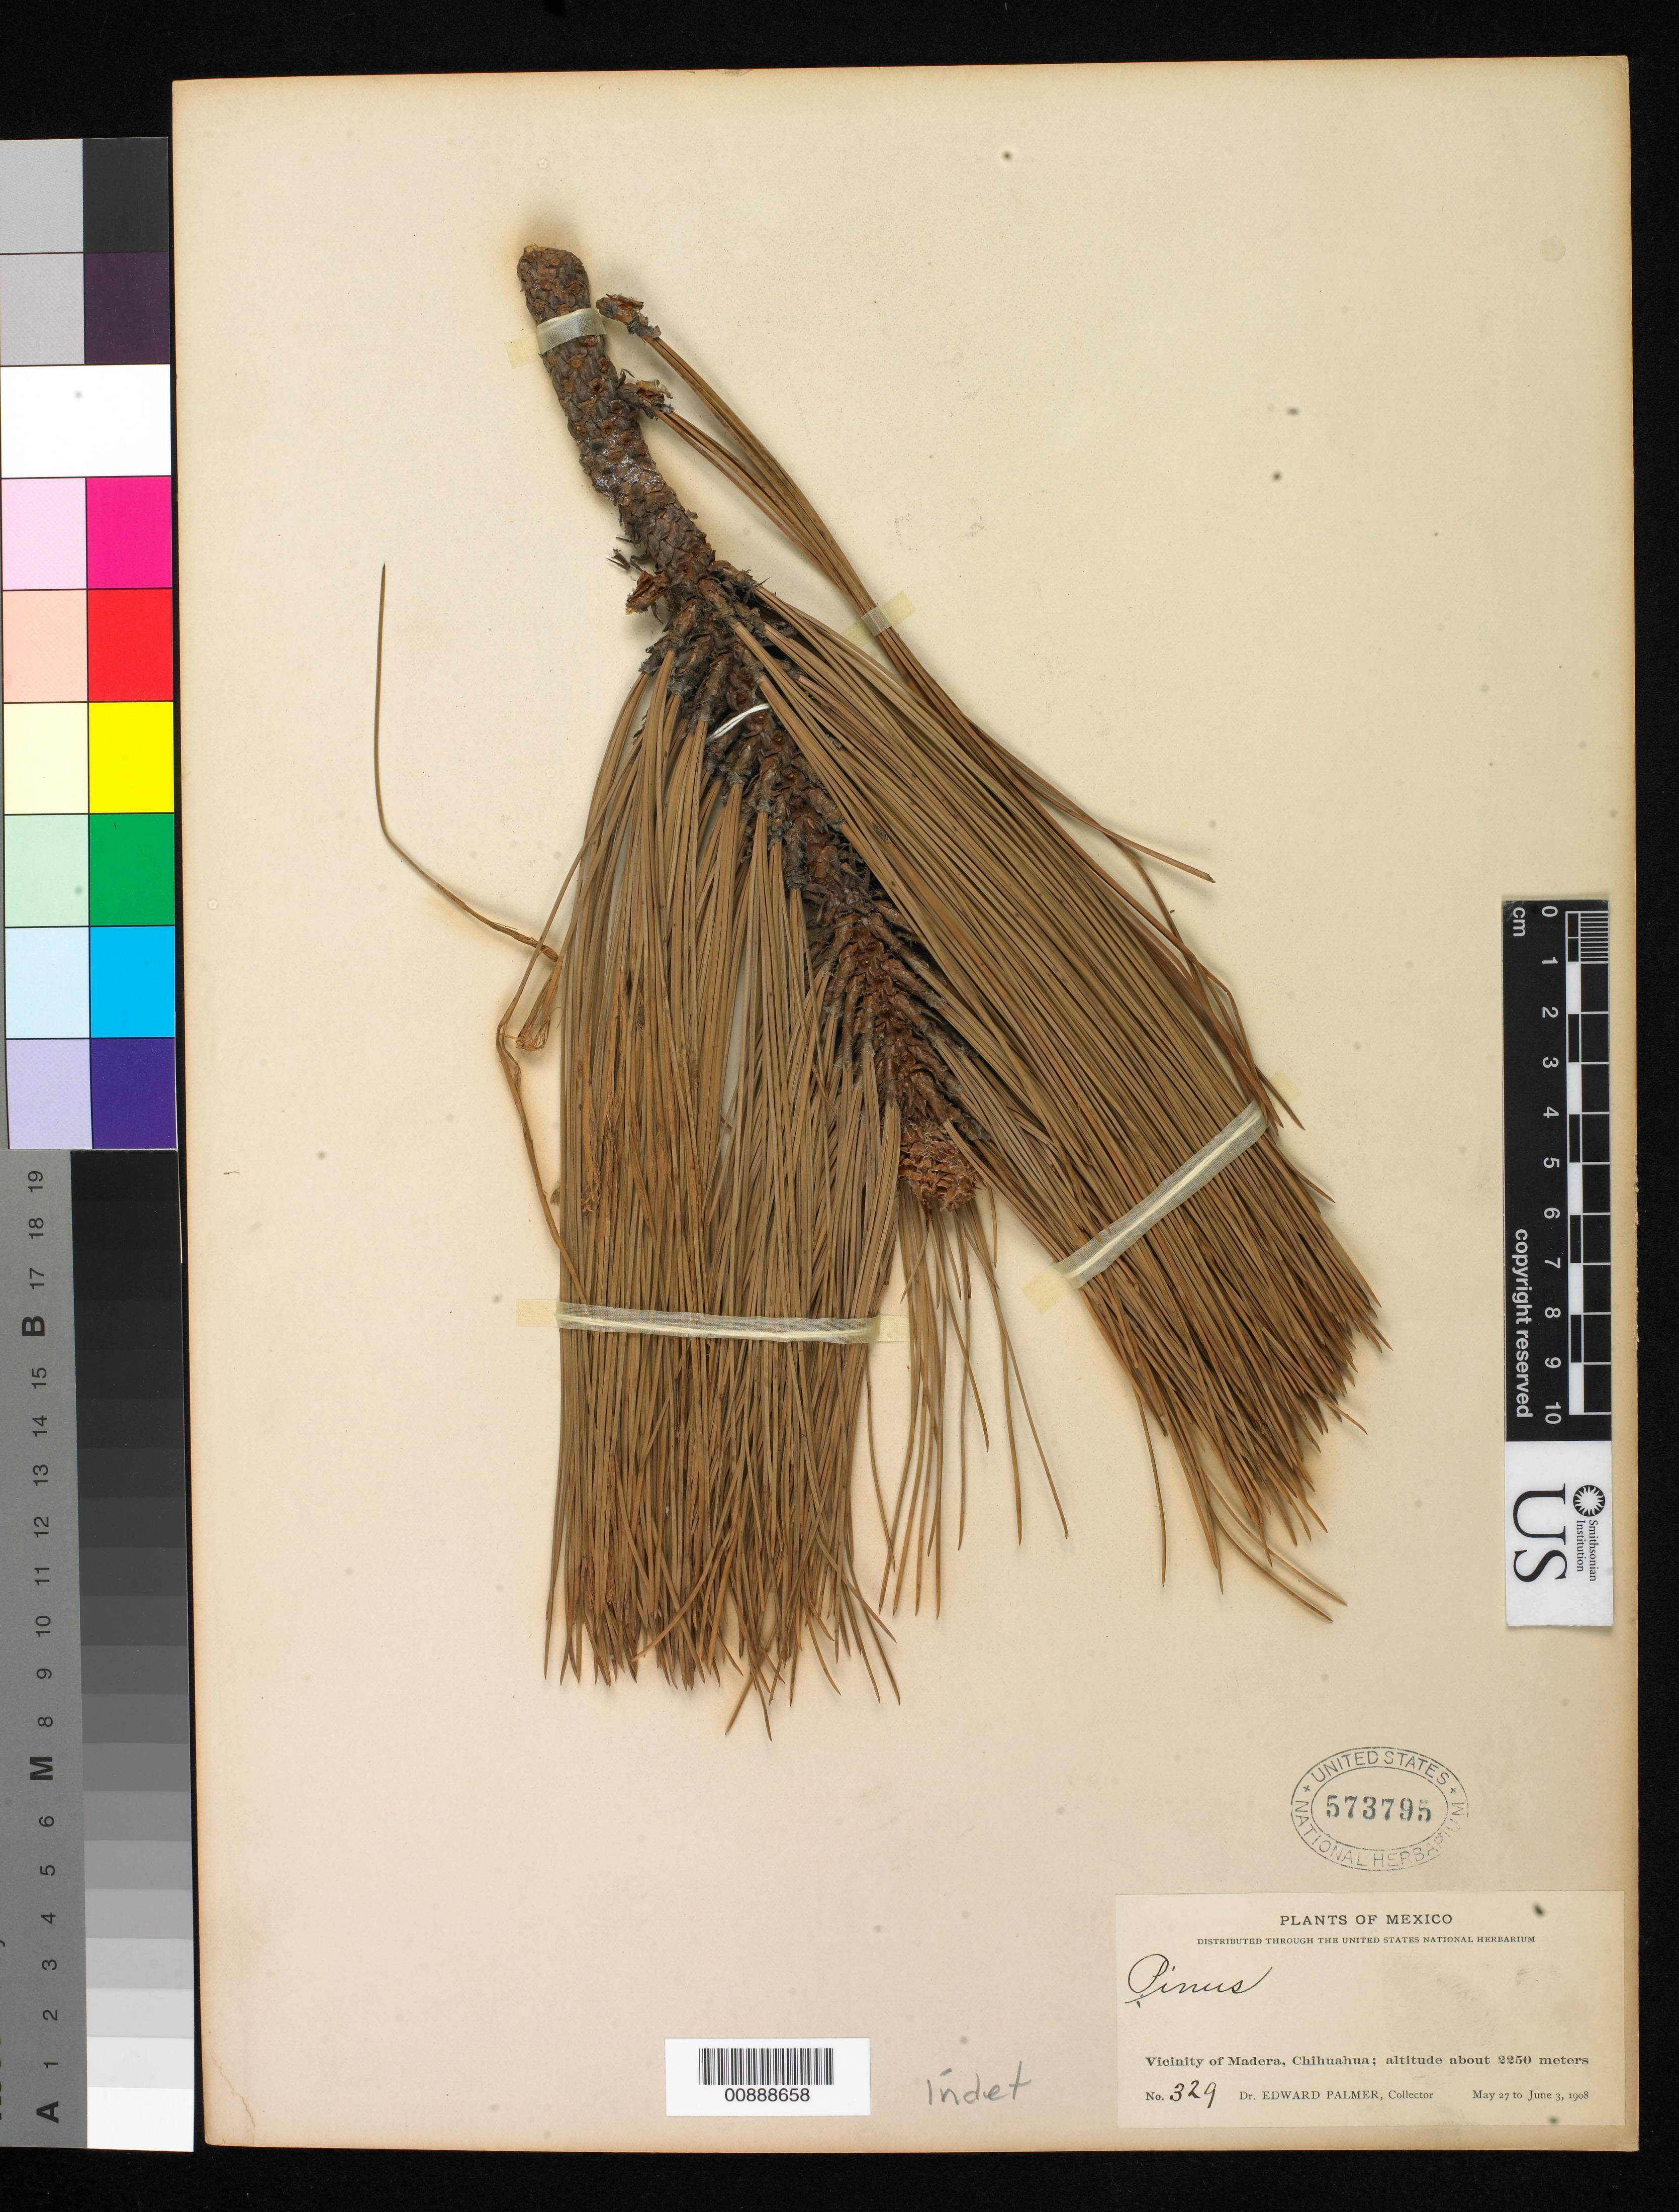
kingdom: Plantae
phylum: Tracheophyta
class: Pinopsida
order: Pinales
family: Pinaceae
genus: Pinus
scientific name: Pinus sp.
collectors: E. Palmer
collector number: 329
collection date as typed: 27 May 1908 to 03 Jun 1908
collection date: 1908-05-27/1908-06-03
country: Mexico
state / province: Chihuahua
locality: Vicinity of Madera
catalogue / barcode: US 573795